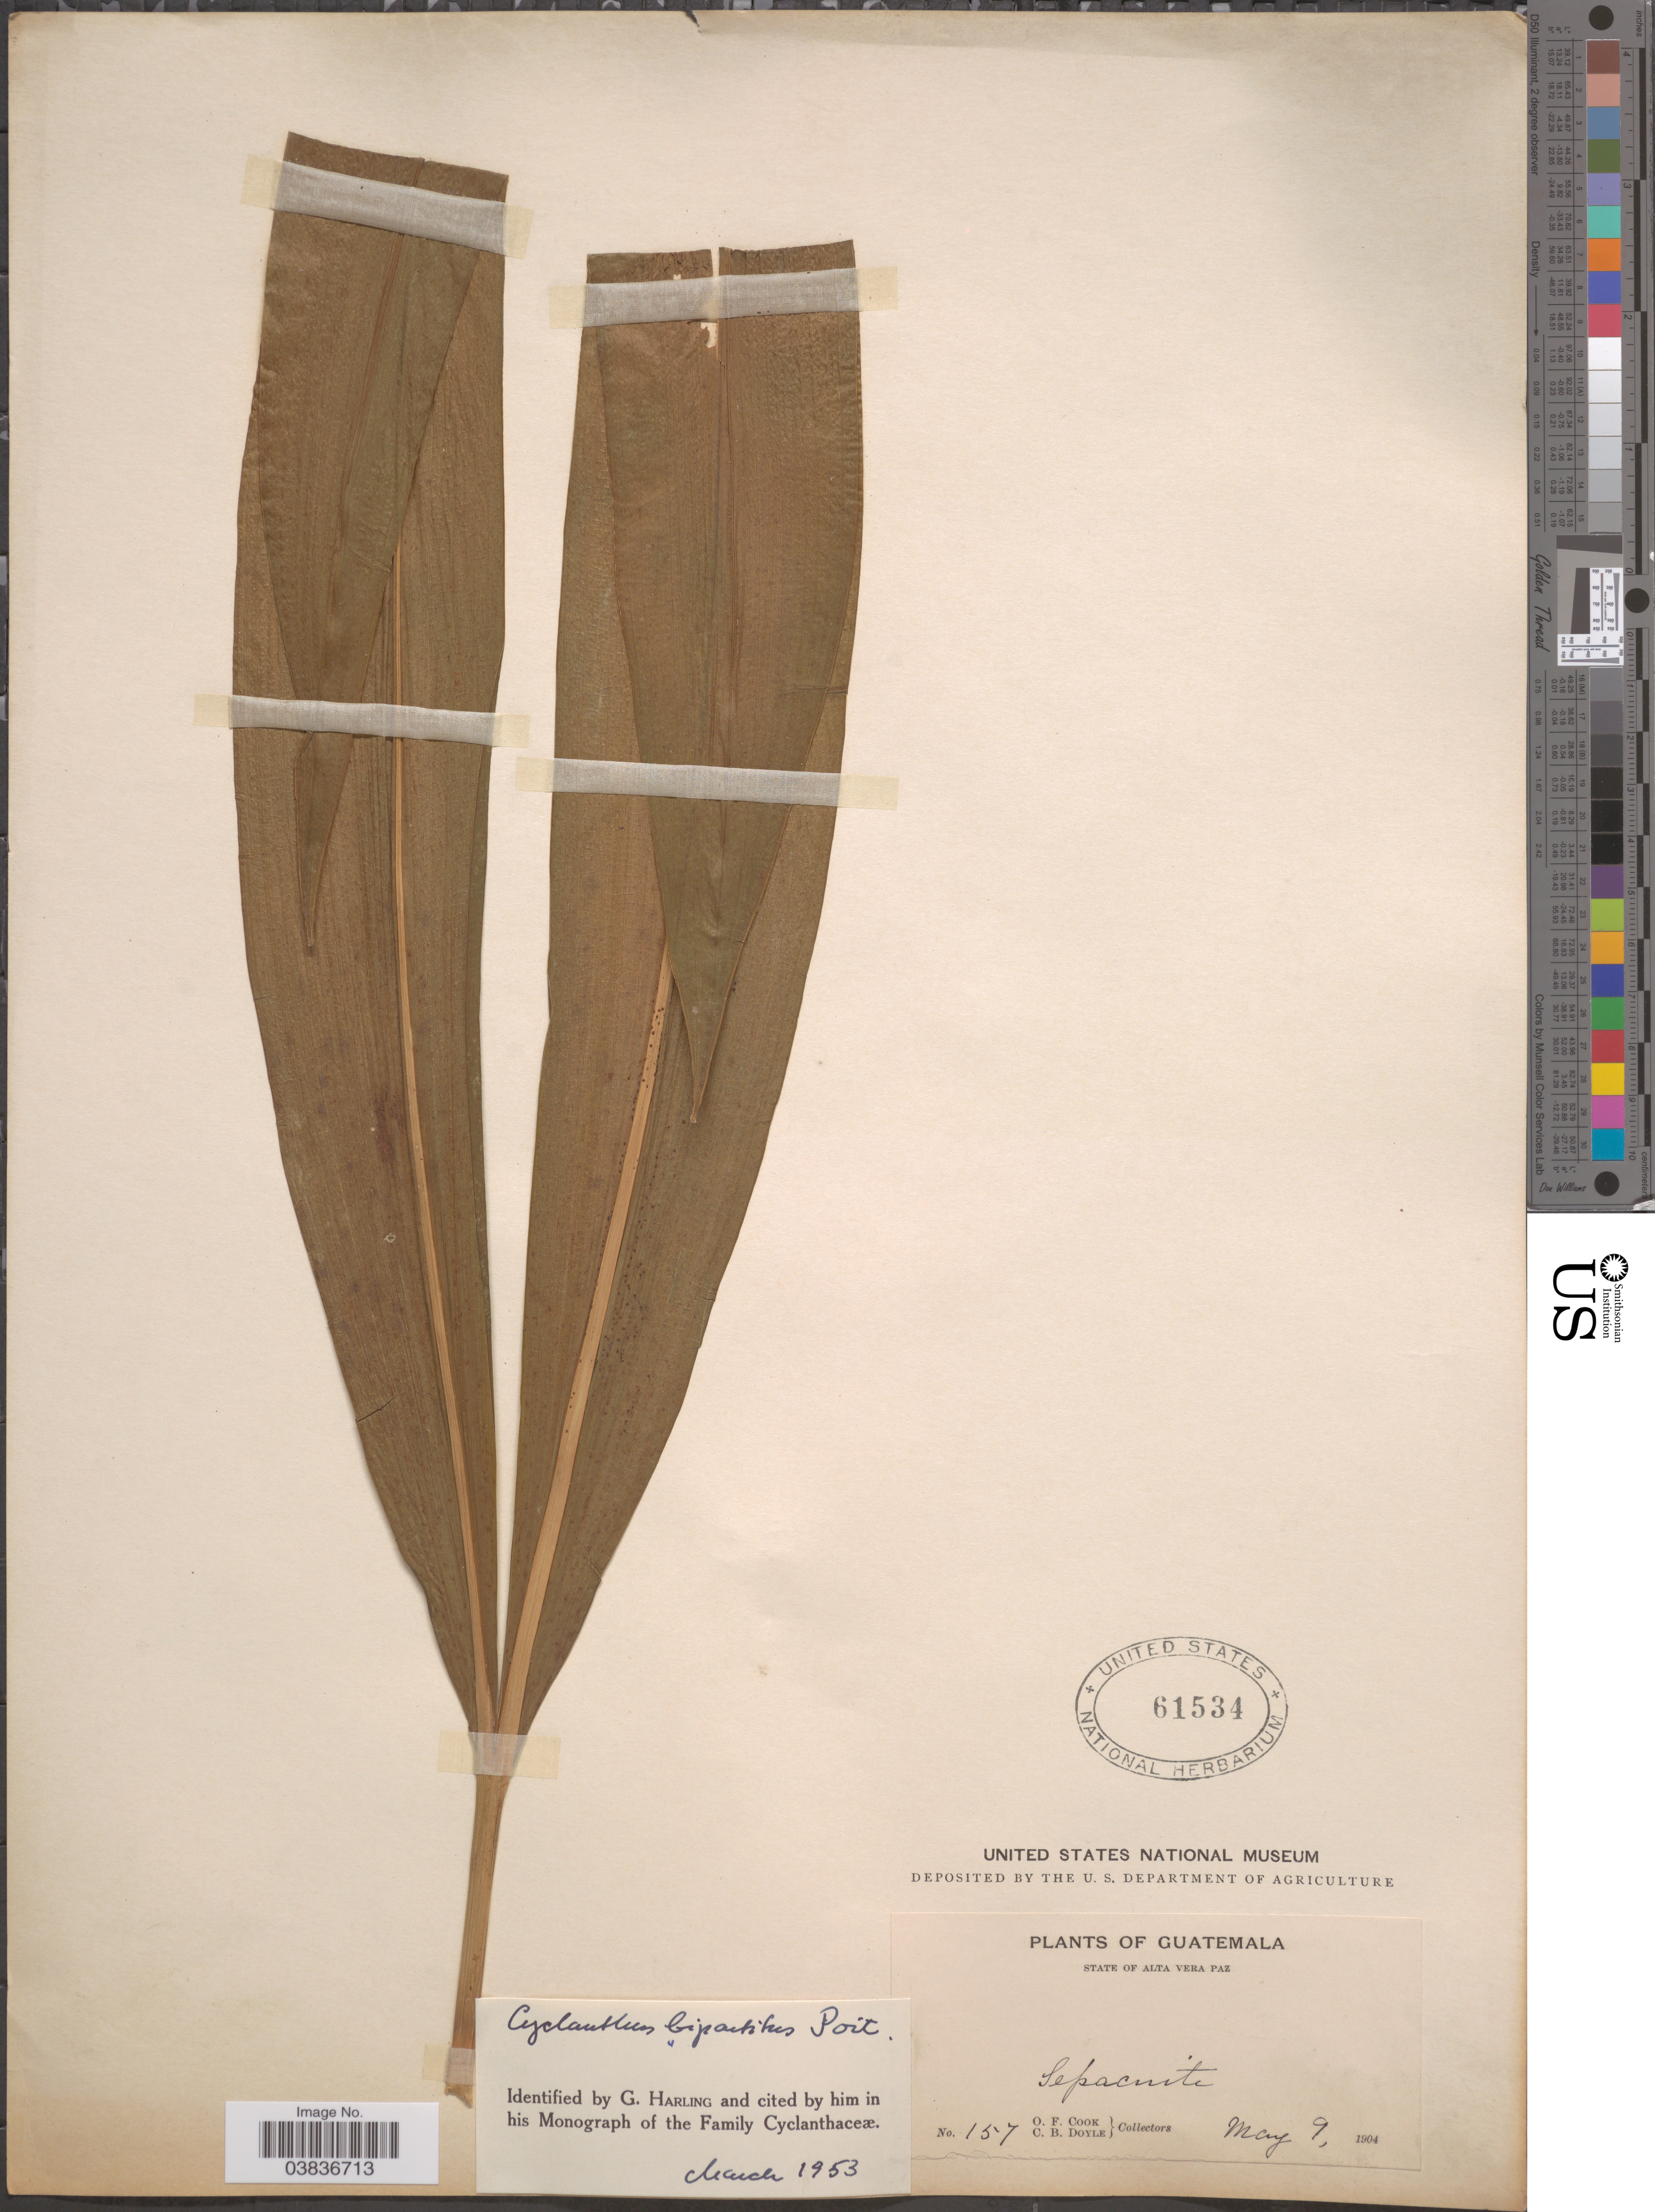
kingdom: Plantae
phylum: Tracheophyta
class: Liliopsida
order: Pandanales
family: Cyclanthaceae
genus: Cyclanthus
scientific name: Cyclanthus bipartitus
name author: Poit. ex A. Rich.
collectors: O. F. Cook & C. Doyle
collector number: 157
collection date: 1904-05-09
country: Guatemala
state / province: Alta Verapaz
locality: Sepacuite.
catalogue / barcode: US 61534